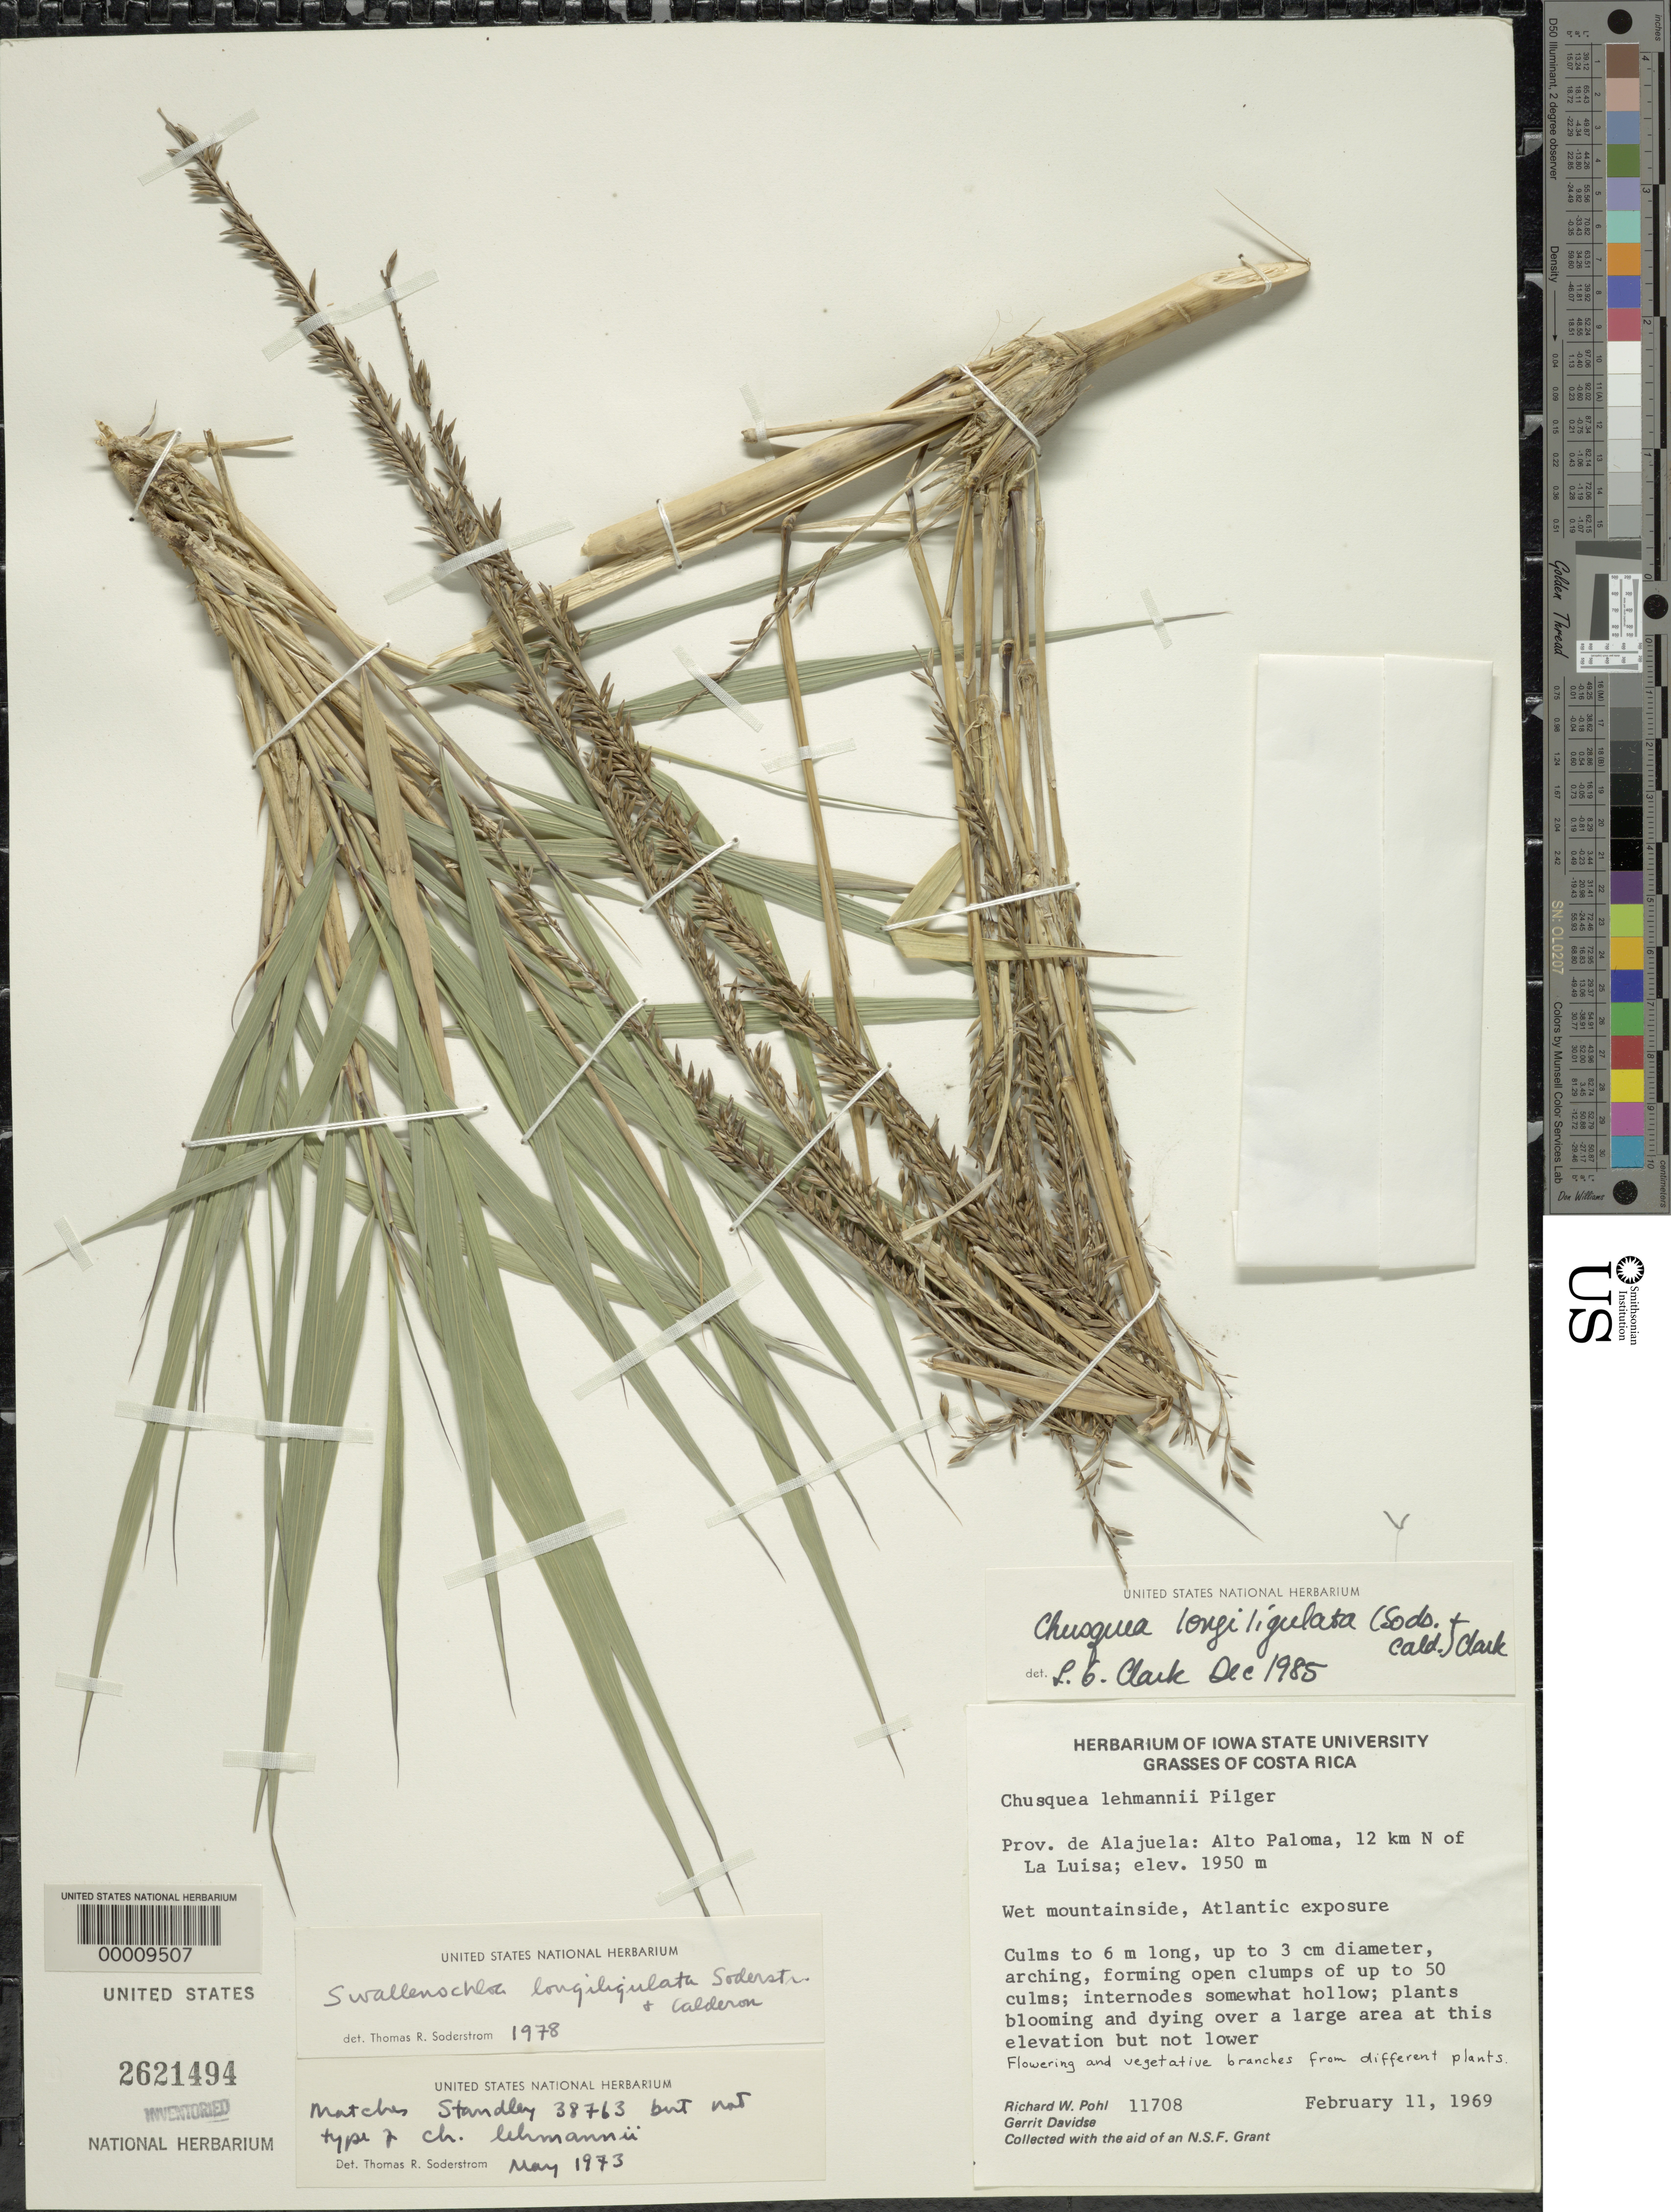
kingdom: Plantae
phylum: Tracheophyta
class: Liliopsida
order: Poales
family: Poaceae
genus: Chusquea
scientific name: Chusquea longiligulata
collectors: R. W. Pohl & G. Davidse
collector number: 11708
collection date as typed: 11 Feb 1969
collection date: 1969-02-11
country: Costa Rica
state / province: Alajuela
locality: Alto Paloma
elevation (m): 1950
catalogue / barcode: US 2621494